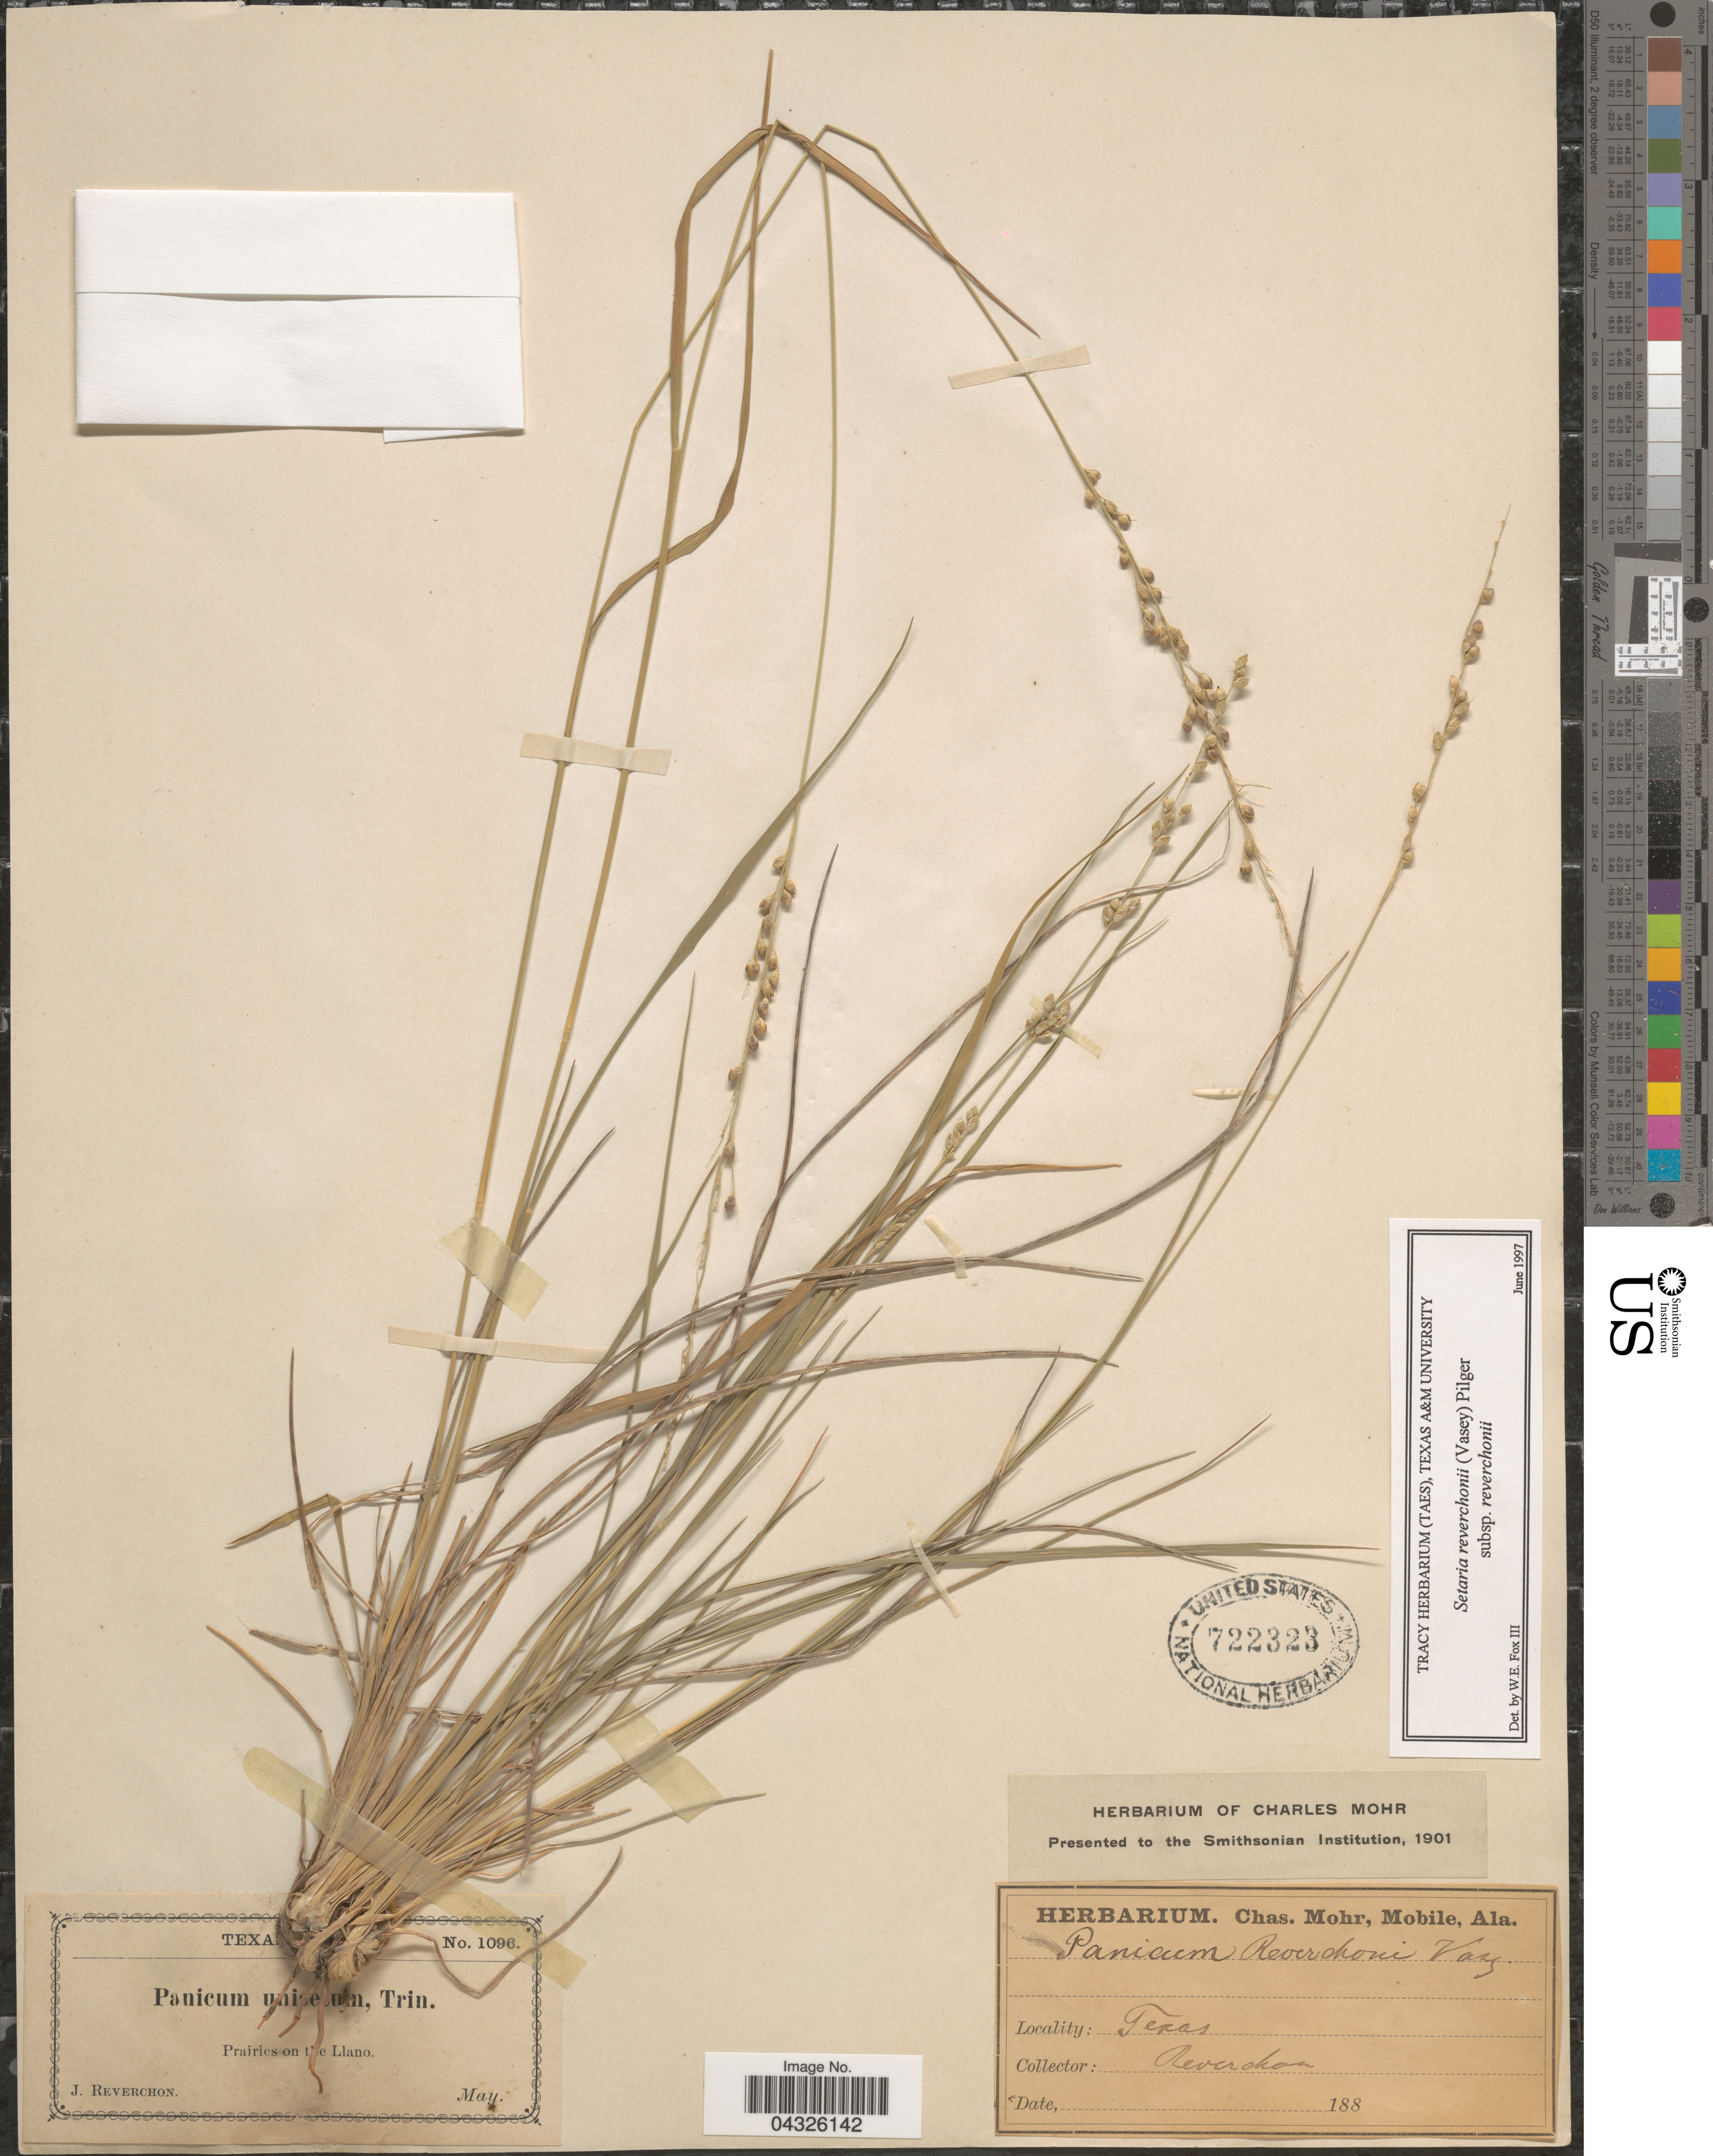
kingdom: Plantae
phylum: Tracheophyta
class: Liliopsida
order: Poales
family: Poaceae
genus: Panicum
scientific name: Panicum reverchoni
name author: Vasey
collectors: J. Reverchon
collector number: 1096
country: United States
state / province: Texas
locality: Prairies on the Llano.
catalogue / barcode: US 722323